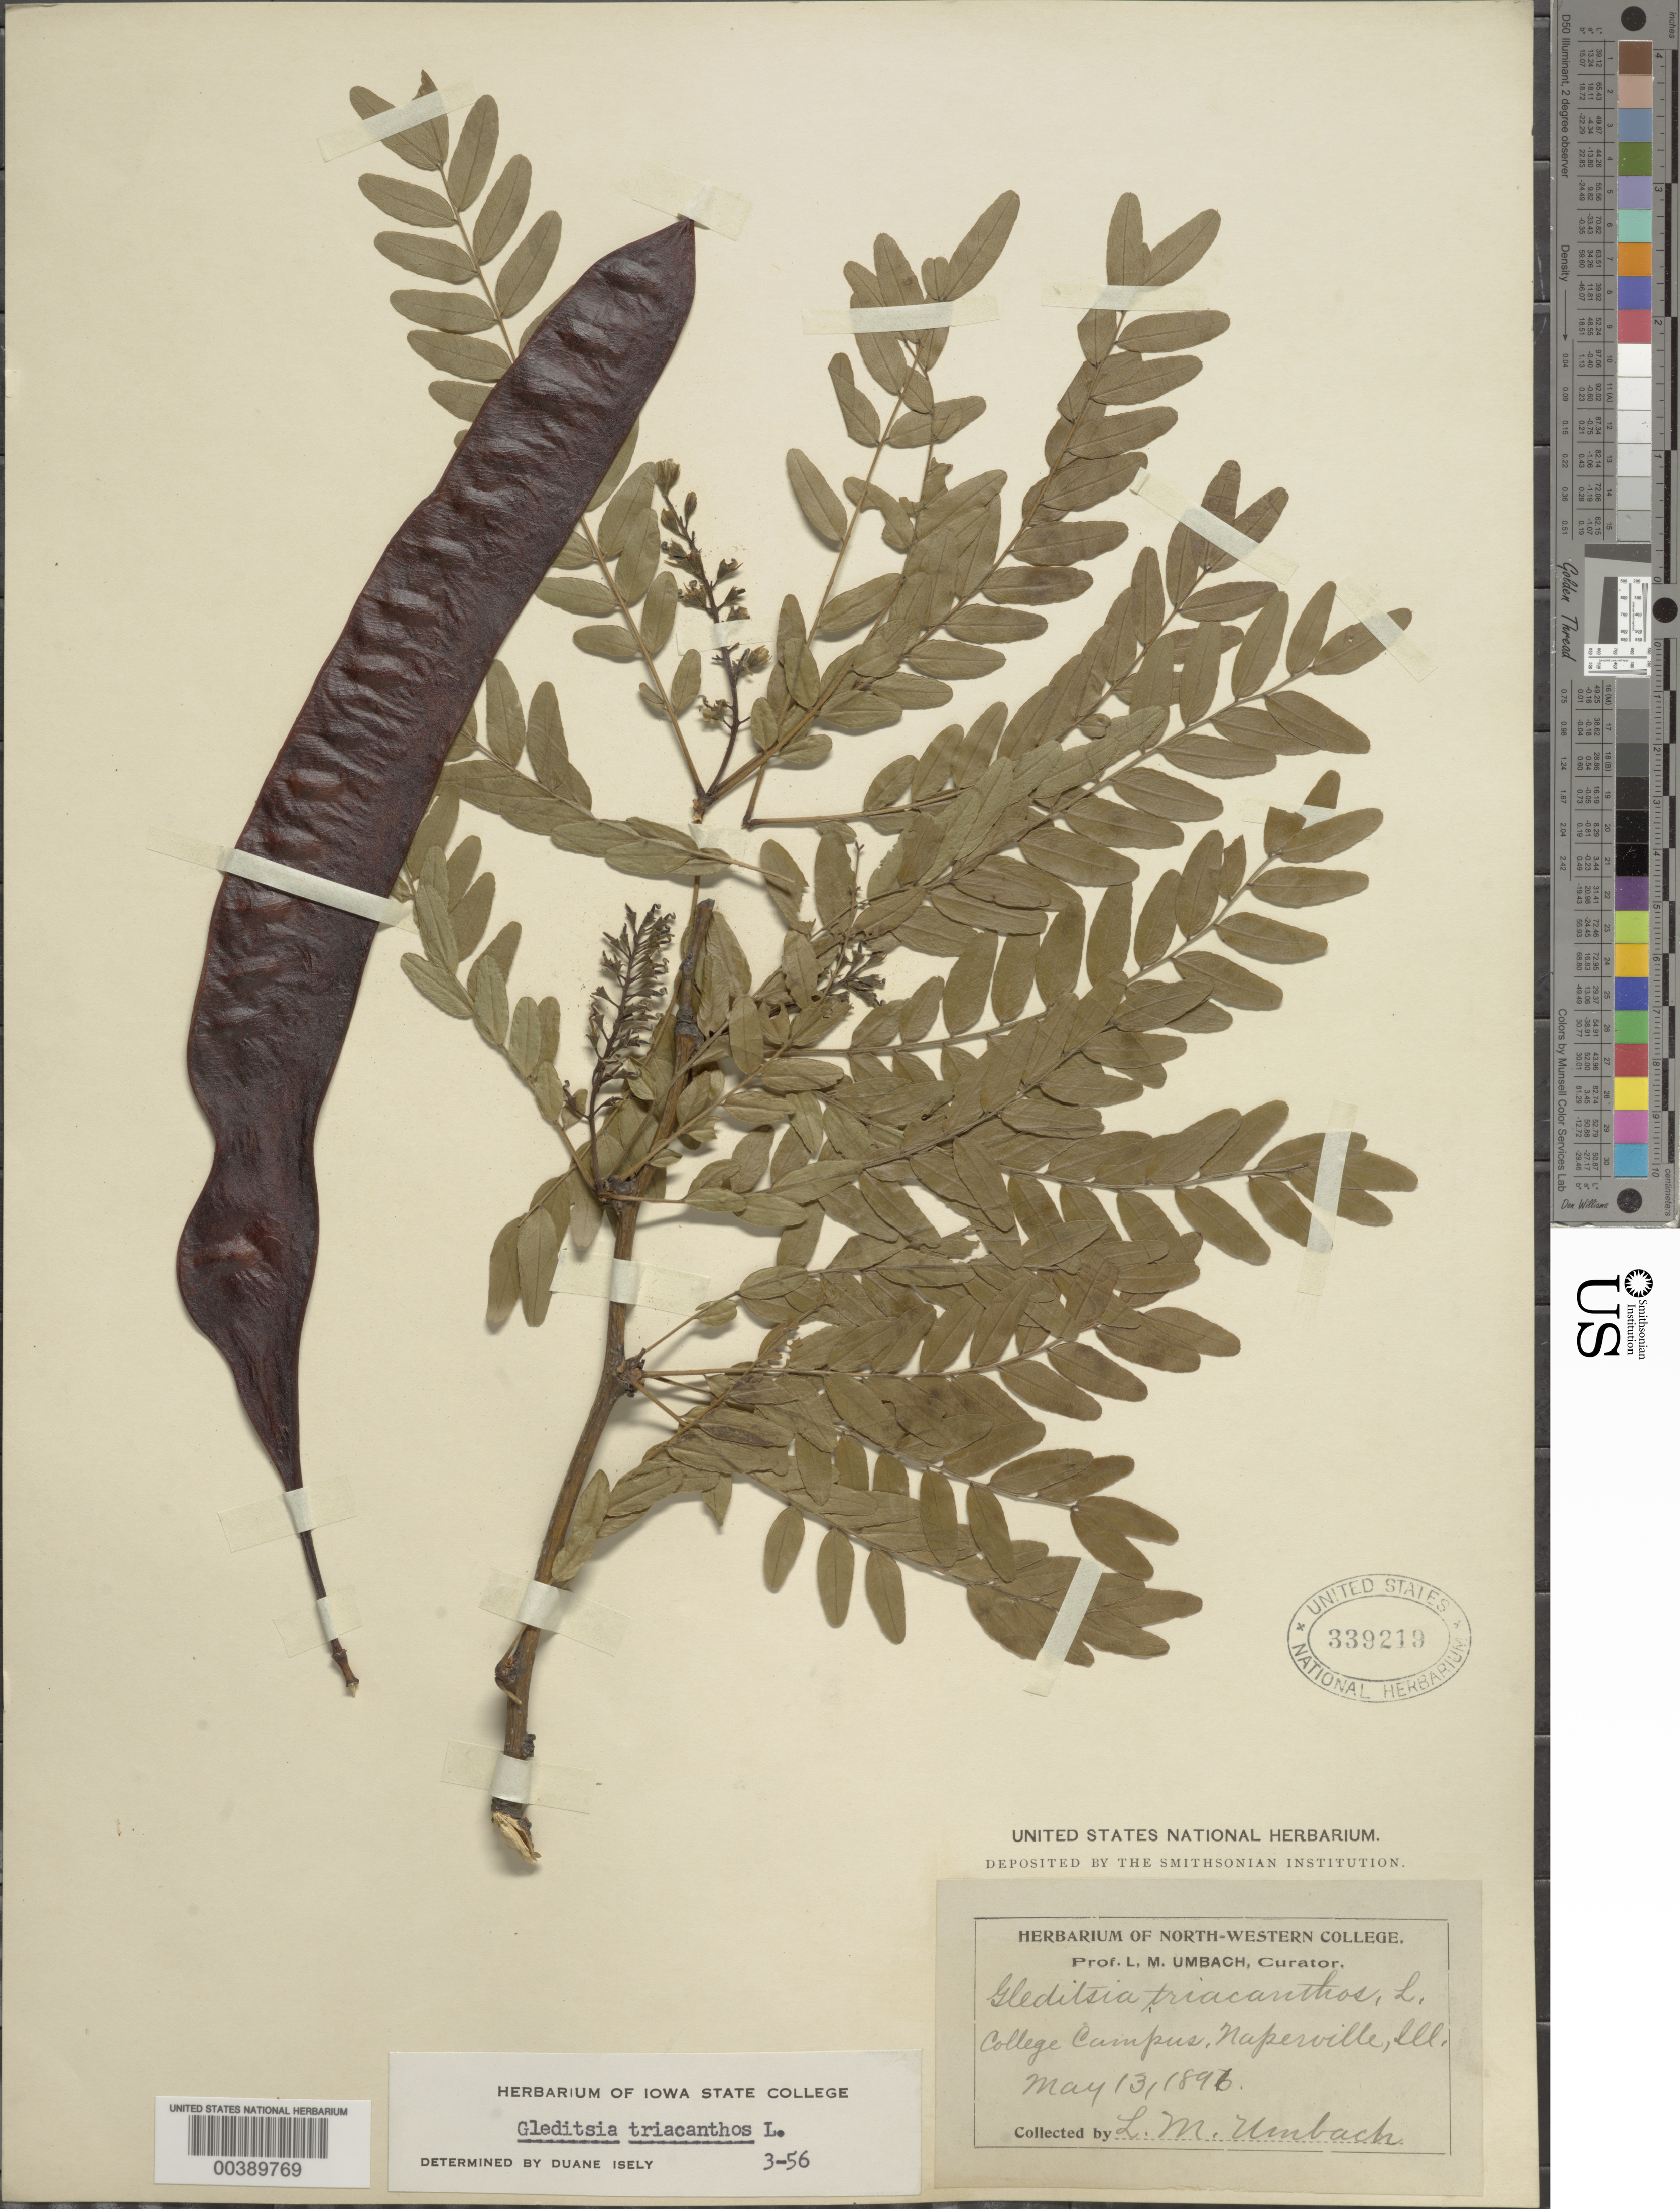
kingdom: Plantae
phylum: Tracheophyta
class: Magnoliopsida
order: Fabales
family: Fabaceae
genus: Gleditsia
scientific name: Gleditsia triacanthos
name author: L.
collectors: L. M. Umbach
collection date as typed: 13 May 1896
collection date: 1896-05-13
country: United States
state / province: Illinois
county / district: Du Page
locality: Naperville, college campus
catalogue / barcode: US 339219